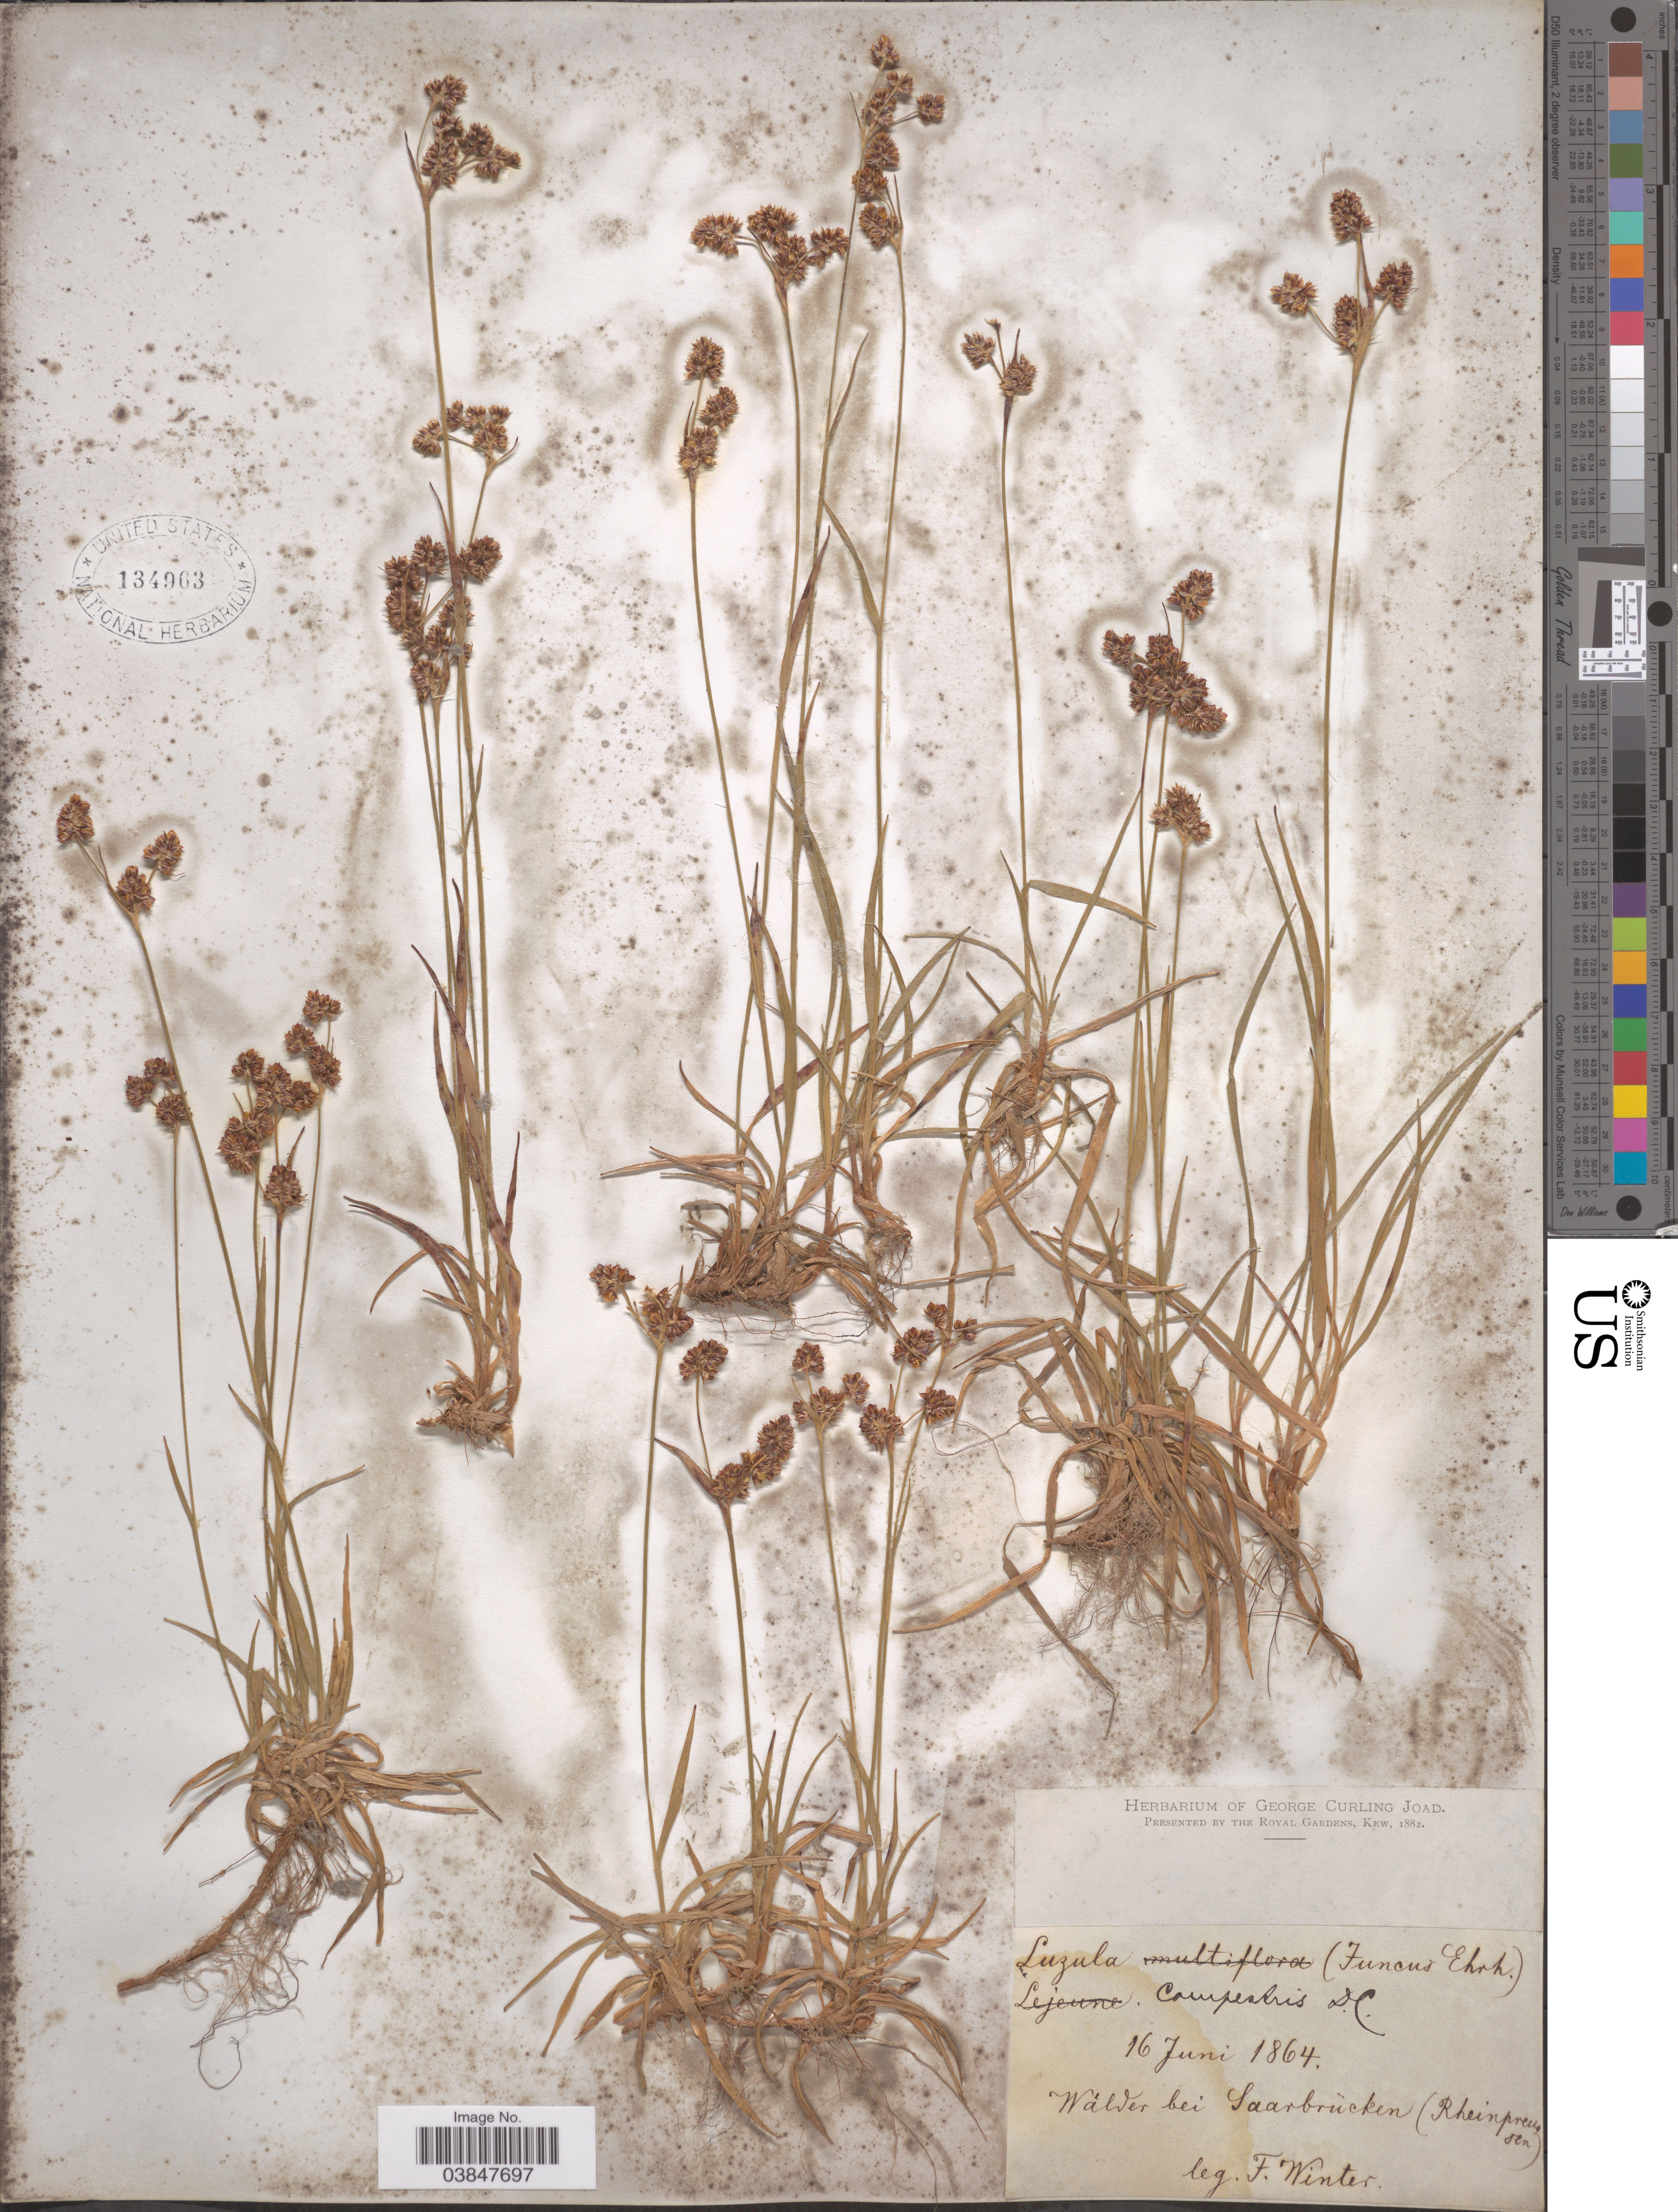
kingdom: Plantae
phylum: Tracheophyta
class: Liliopsida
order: Poales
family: Juncaceae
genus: Luzula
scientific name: Luzula campestris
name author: (L.) DC.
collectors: F. Winter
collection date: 1864-06-16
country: Germany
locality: Wálder bei Saarbrücken (Rheinpreusen).